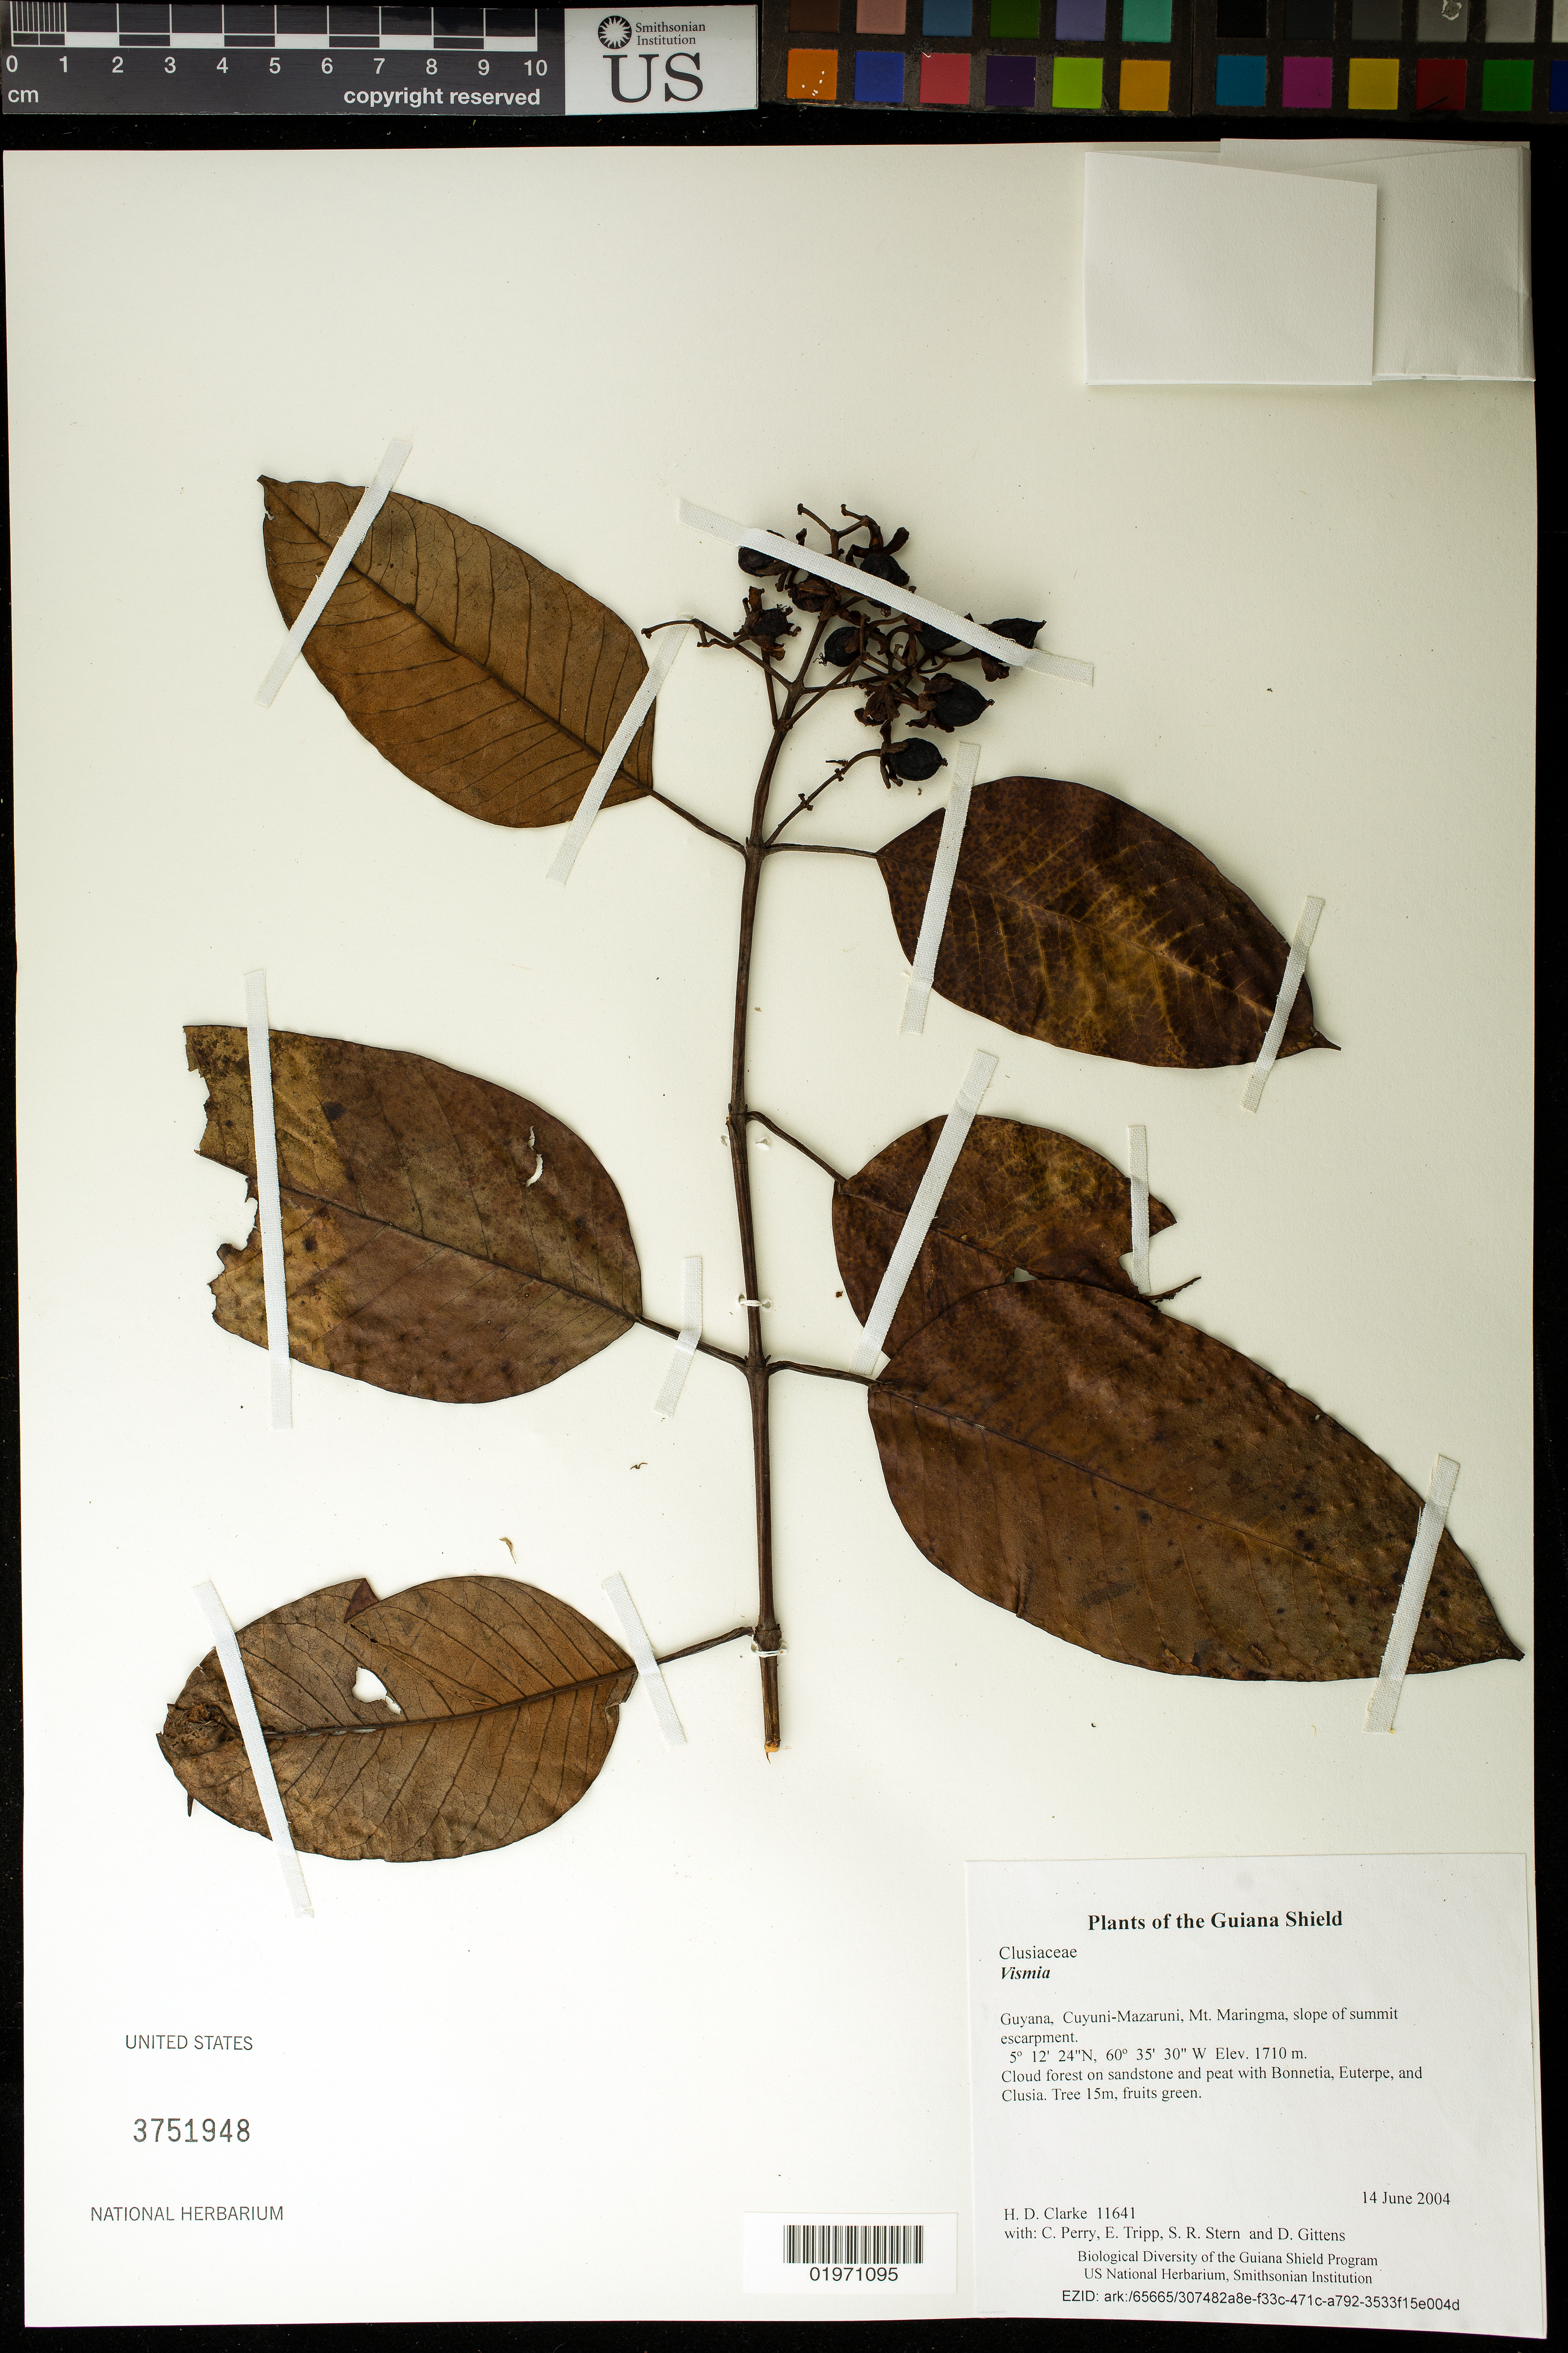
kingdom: Plantae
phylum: Tracheophyta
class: Magnoliopsida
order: Malpighiales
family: Hypericaceae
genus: Vismia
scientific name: Vismia sp.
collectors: H. D. Clarke, C. Perry, E. Tripp, S. R. Stern & D. Gittens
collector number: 11641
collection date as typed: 14 June 2004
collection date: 2004-06-14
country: Guyana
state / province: Cuyuni-Mazaruni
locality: Mt. Maringma, slope of summit escarpment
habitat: Cloud forest on sandstone and peat with Bonnetia, Euterpe, and Clusia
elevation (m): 1710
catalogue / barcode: US 3751948